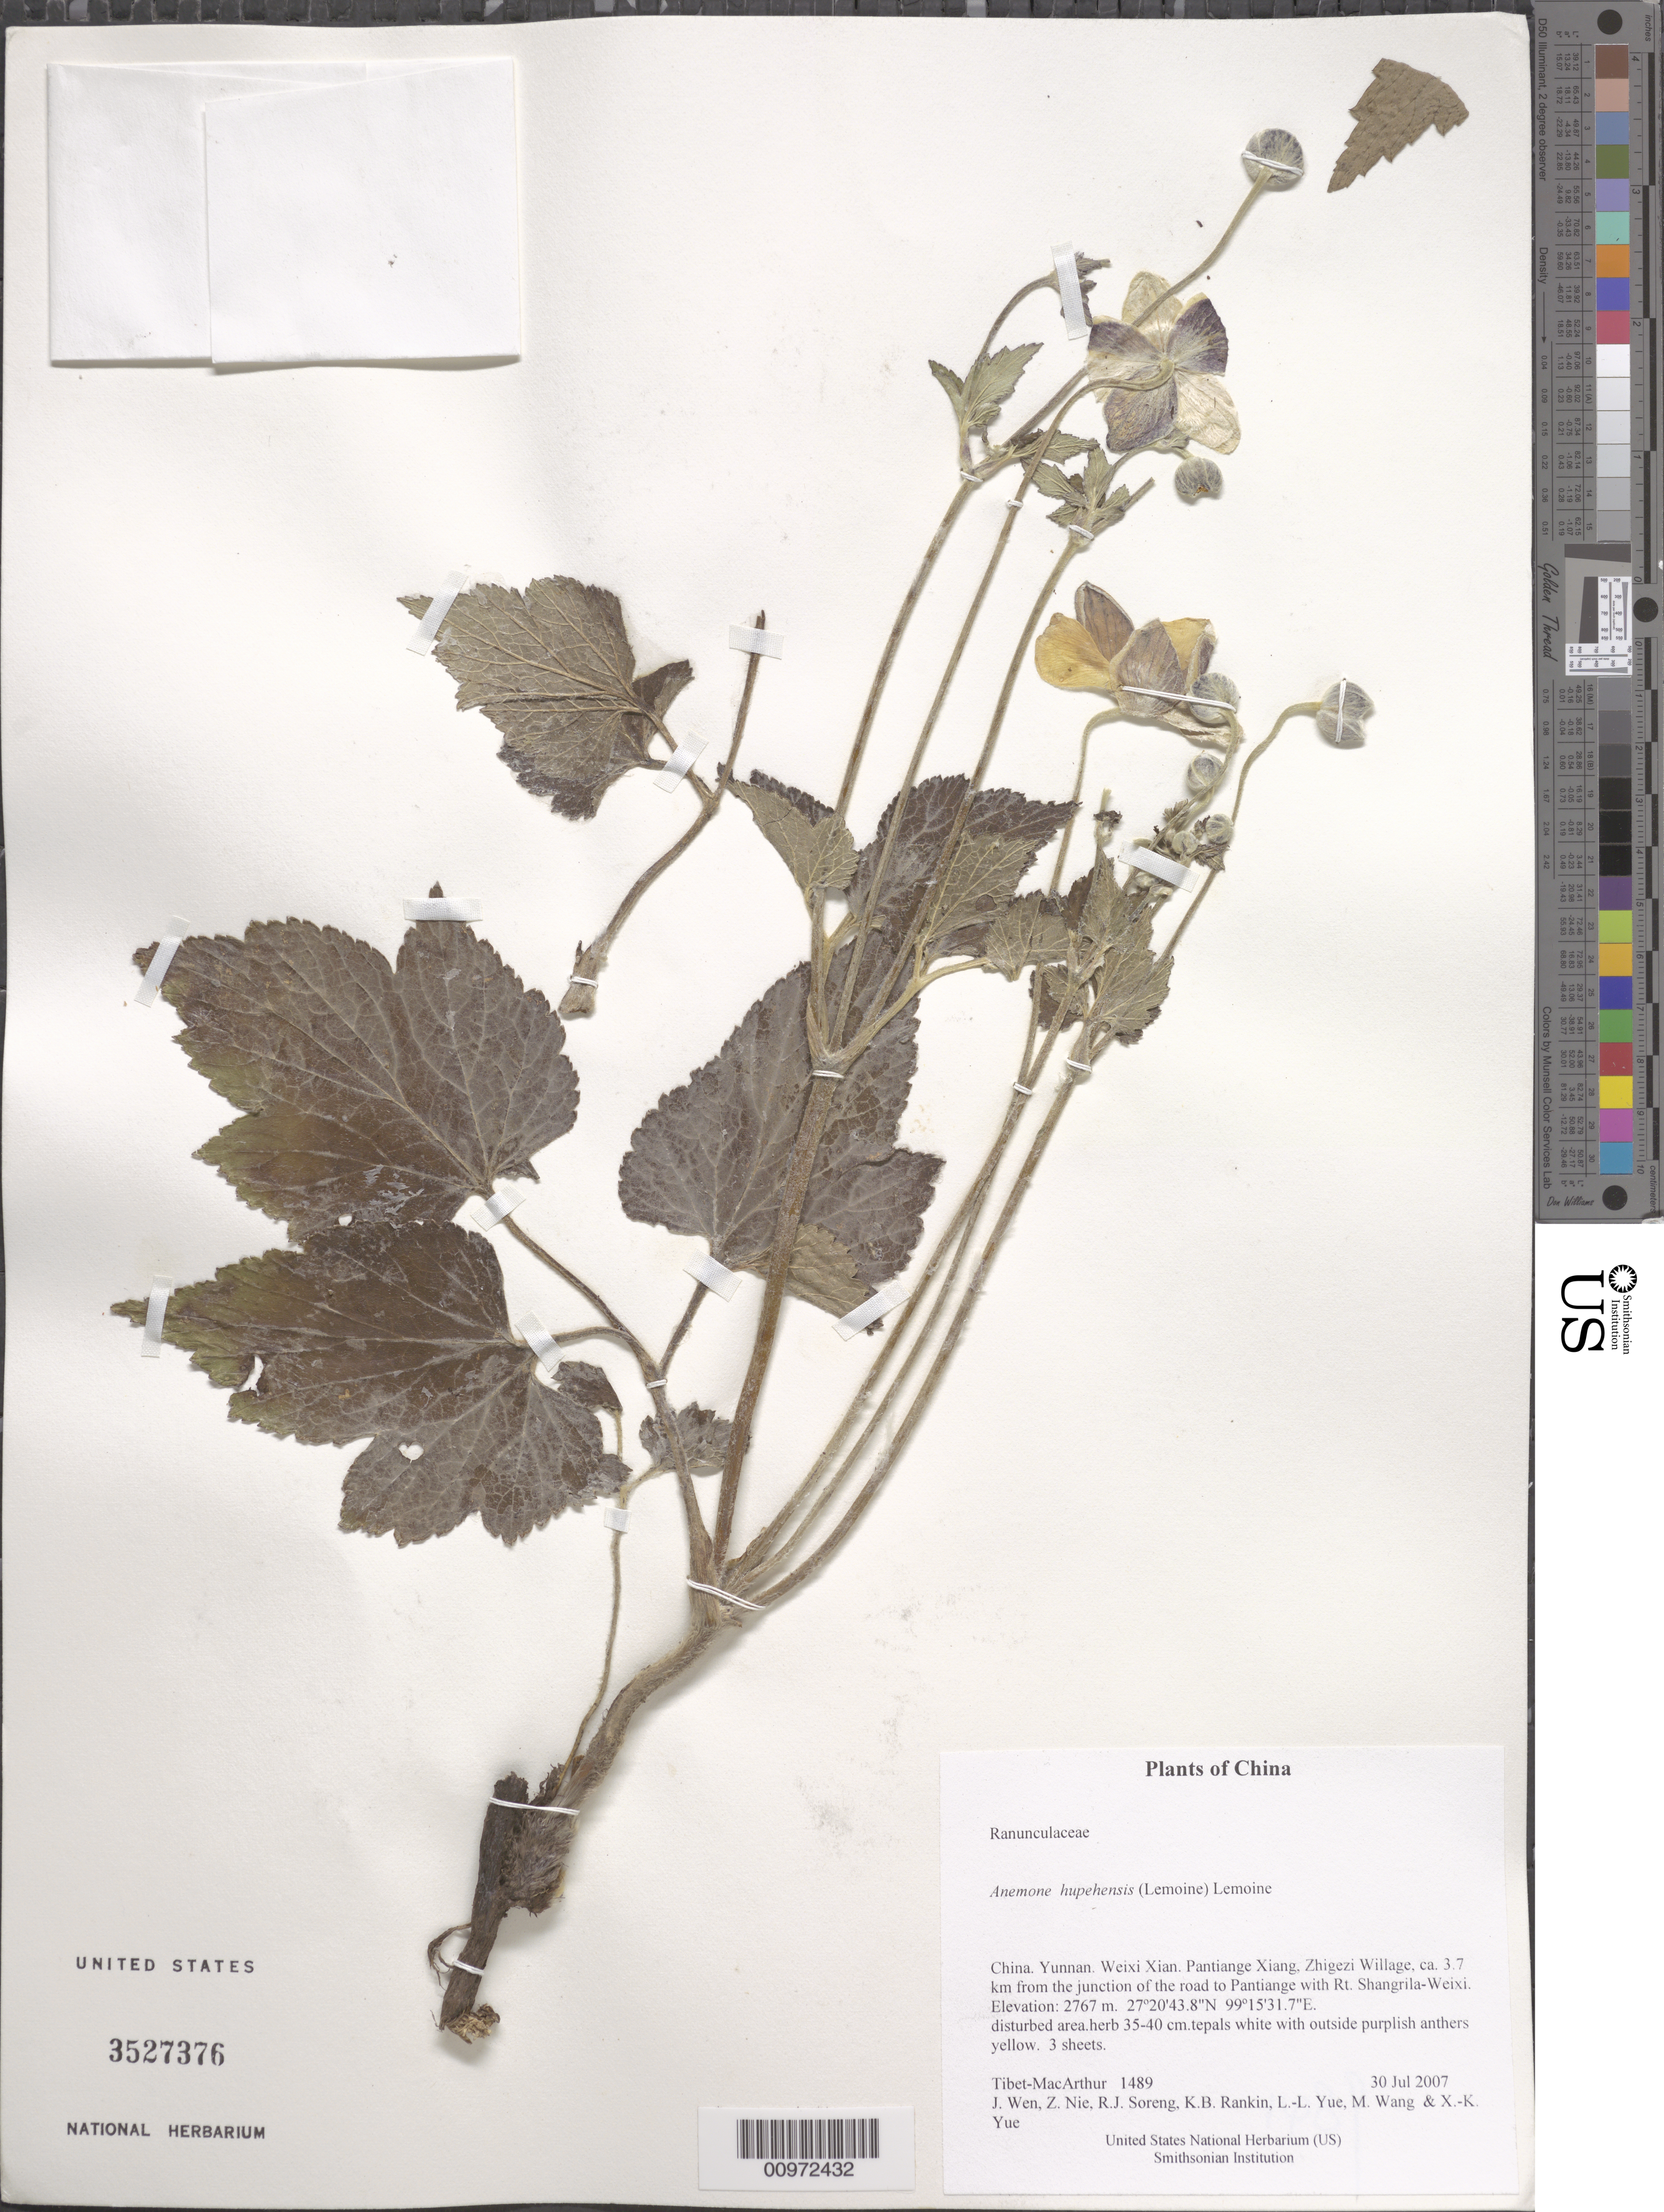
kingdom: Plantae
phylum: Tracheophyta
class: Magnoliopsida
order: Ranunculales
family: Ranunculaceae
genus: Anemone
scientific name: Anemone hupehensis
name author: (É. Lemoine) É. Lemoine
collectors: Tibet-MacArthur, J. Wen, Z. Nie, R. J. Soreng, K. Rankin, L. Yue, M. Wang & X. Yue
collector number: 1489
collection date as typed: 30 Jul 2007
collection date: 2007-07-30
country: China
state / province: Yunnan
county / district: Weixi Xian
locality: Pantiange Xiang, Zhigezi Willage, ca. 3.7 km from the junction of the road to Pantiange with Rt. Shangrila-Weixi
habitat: disturbed area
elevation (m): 2767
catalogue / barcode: US 3527376